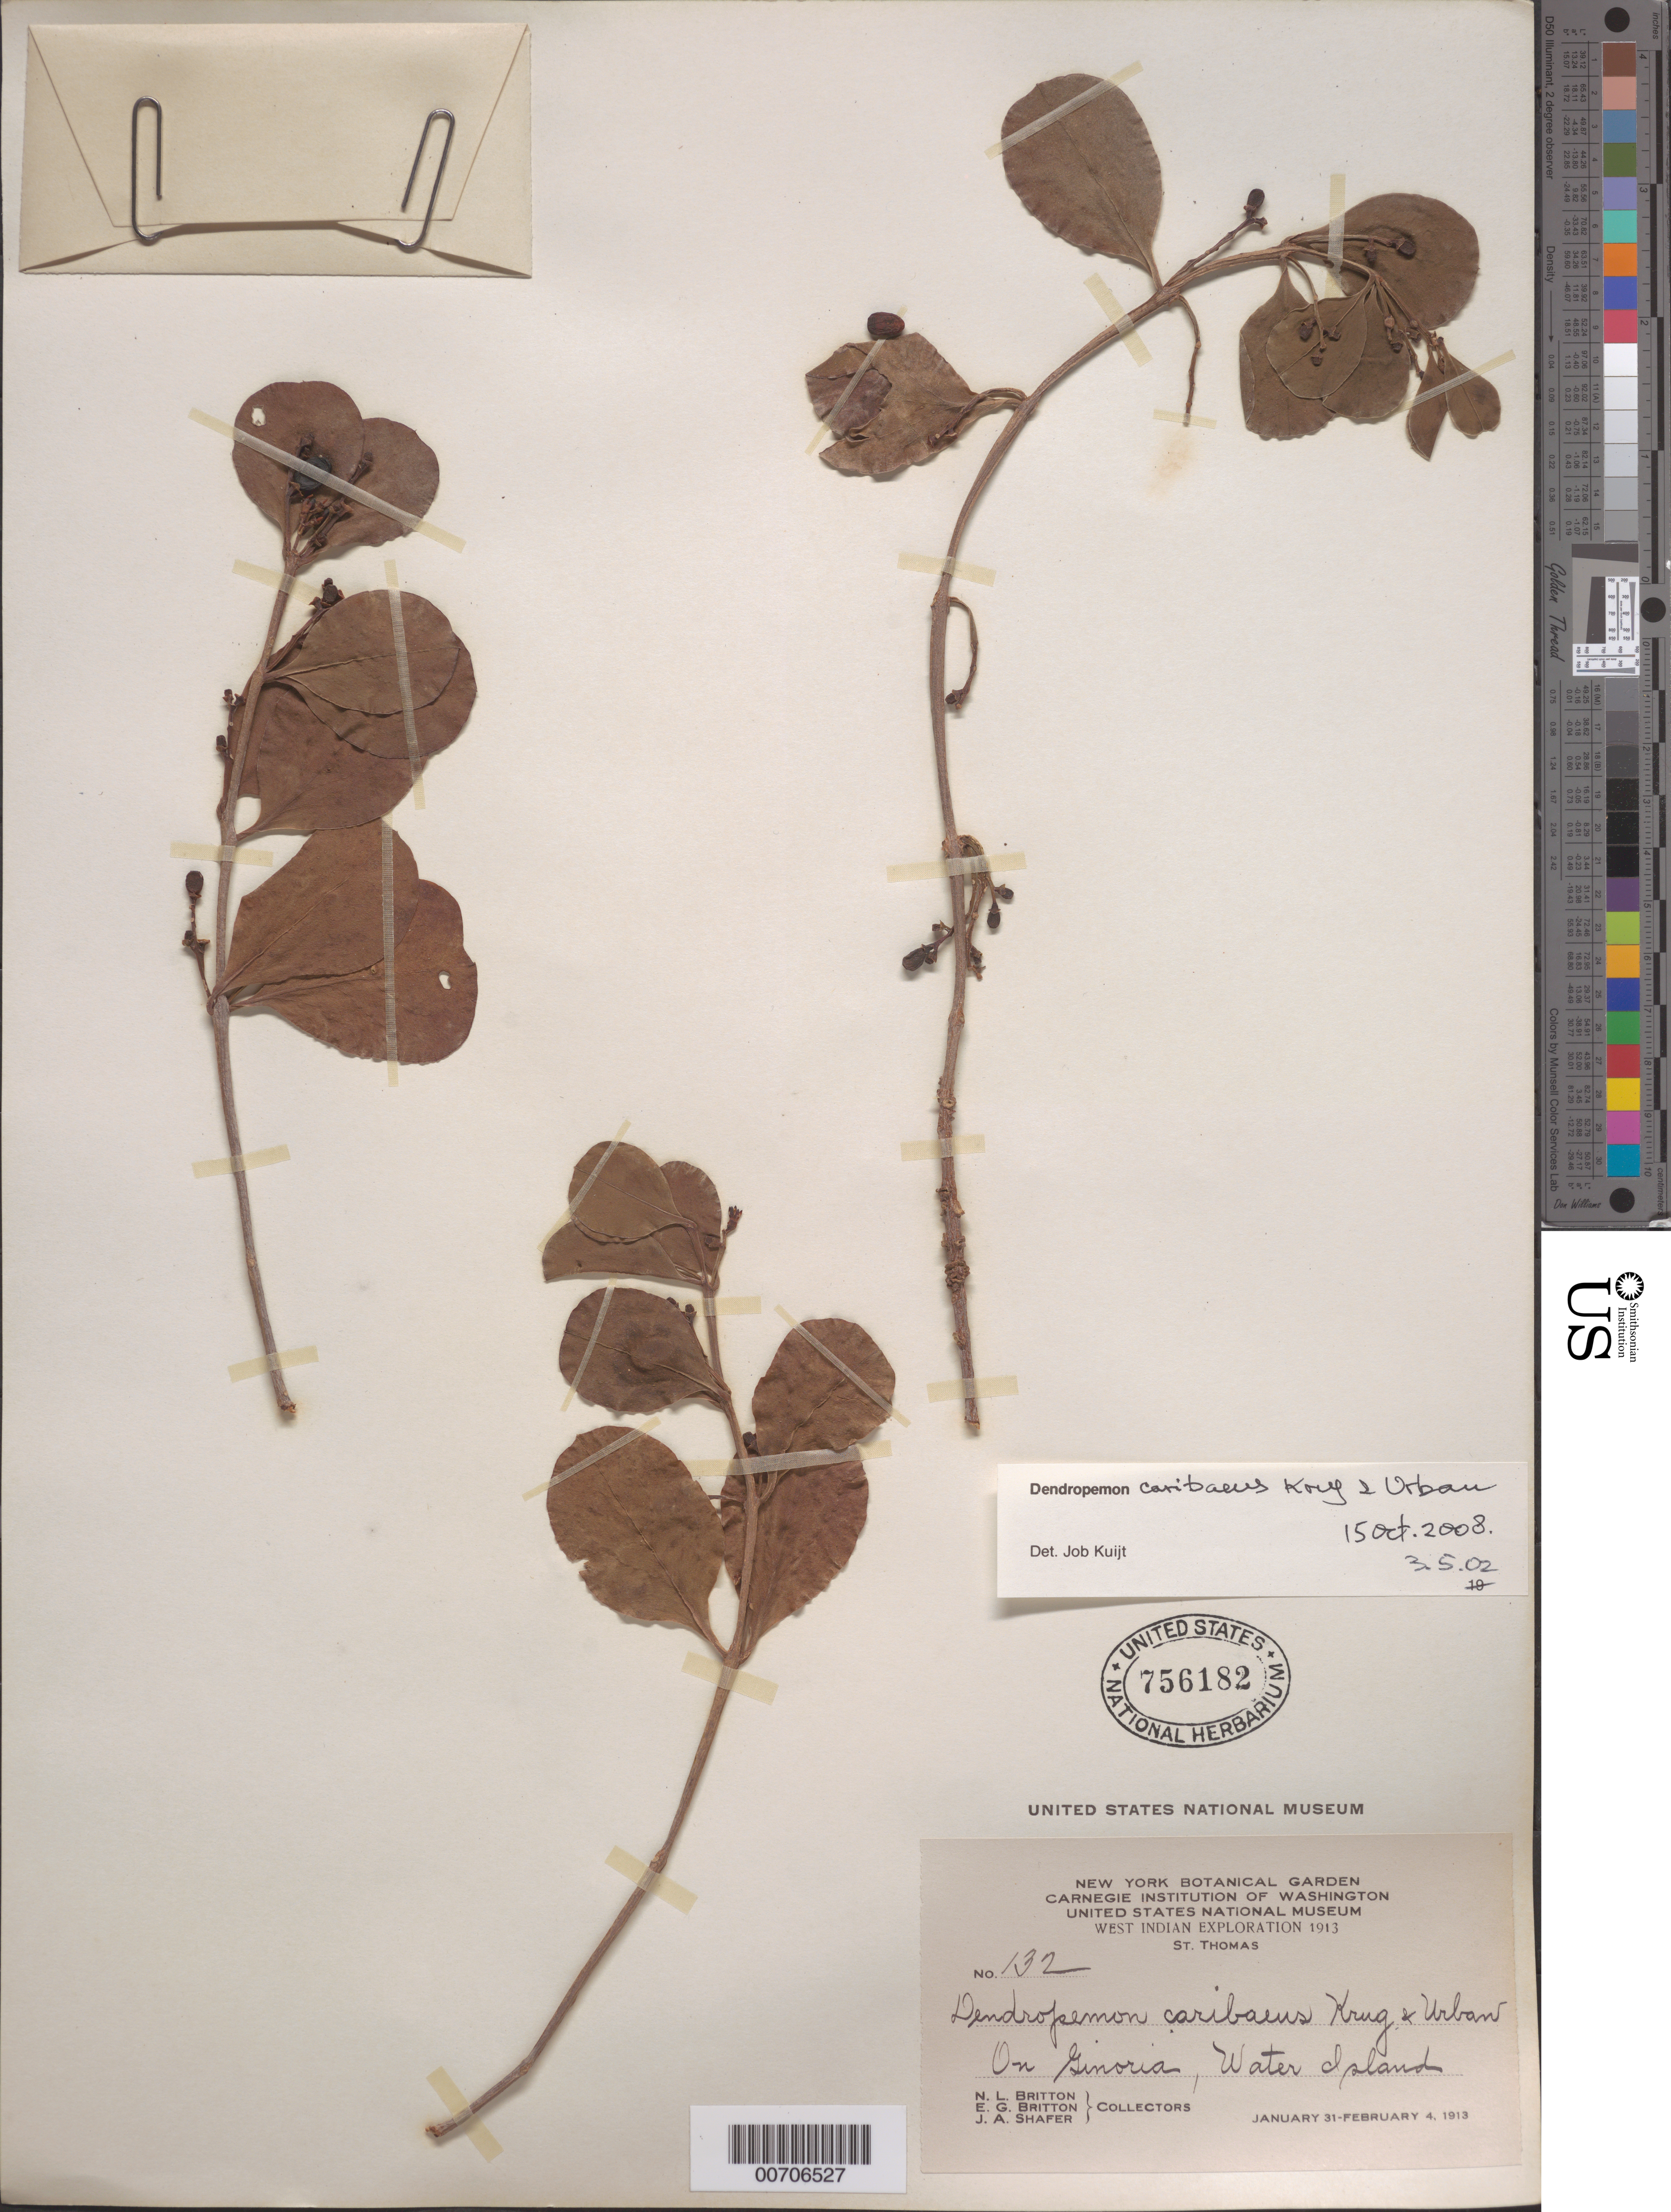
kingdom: Plantae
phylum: Tracheophyta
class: Magnoliopsida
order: Santalales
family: Loranthaceae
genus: Dendropemon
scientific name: Dendropemon caribaeus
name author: Krug & Urb.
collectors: N. Britton, E. G. Britton & J. A. Shafer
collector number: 132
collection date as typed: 31 Jan 1913 to 4 Feb 1913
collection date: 1913-01-31/1913-02-04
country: U.S. Virgin Islands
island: Water Island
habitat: On Ginoria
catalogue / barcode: US 756182